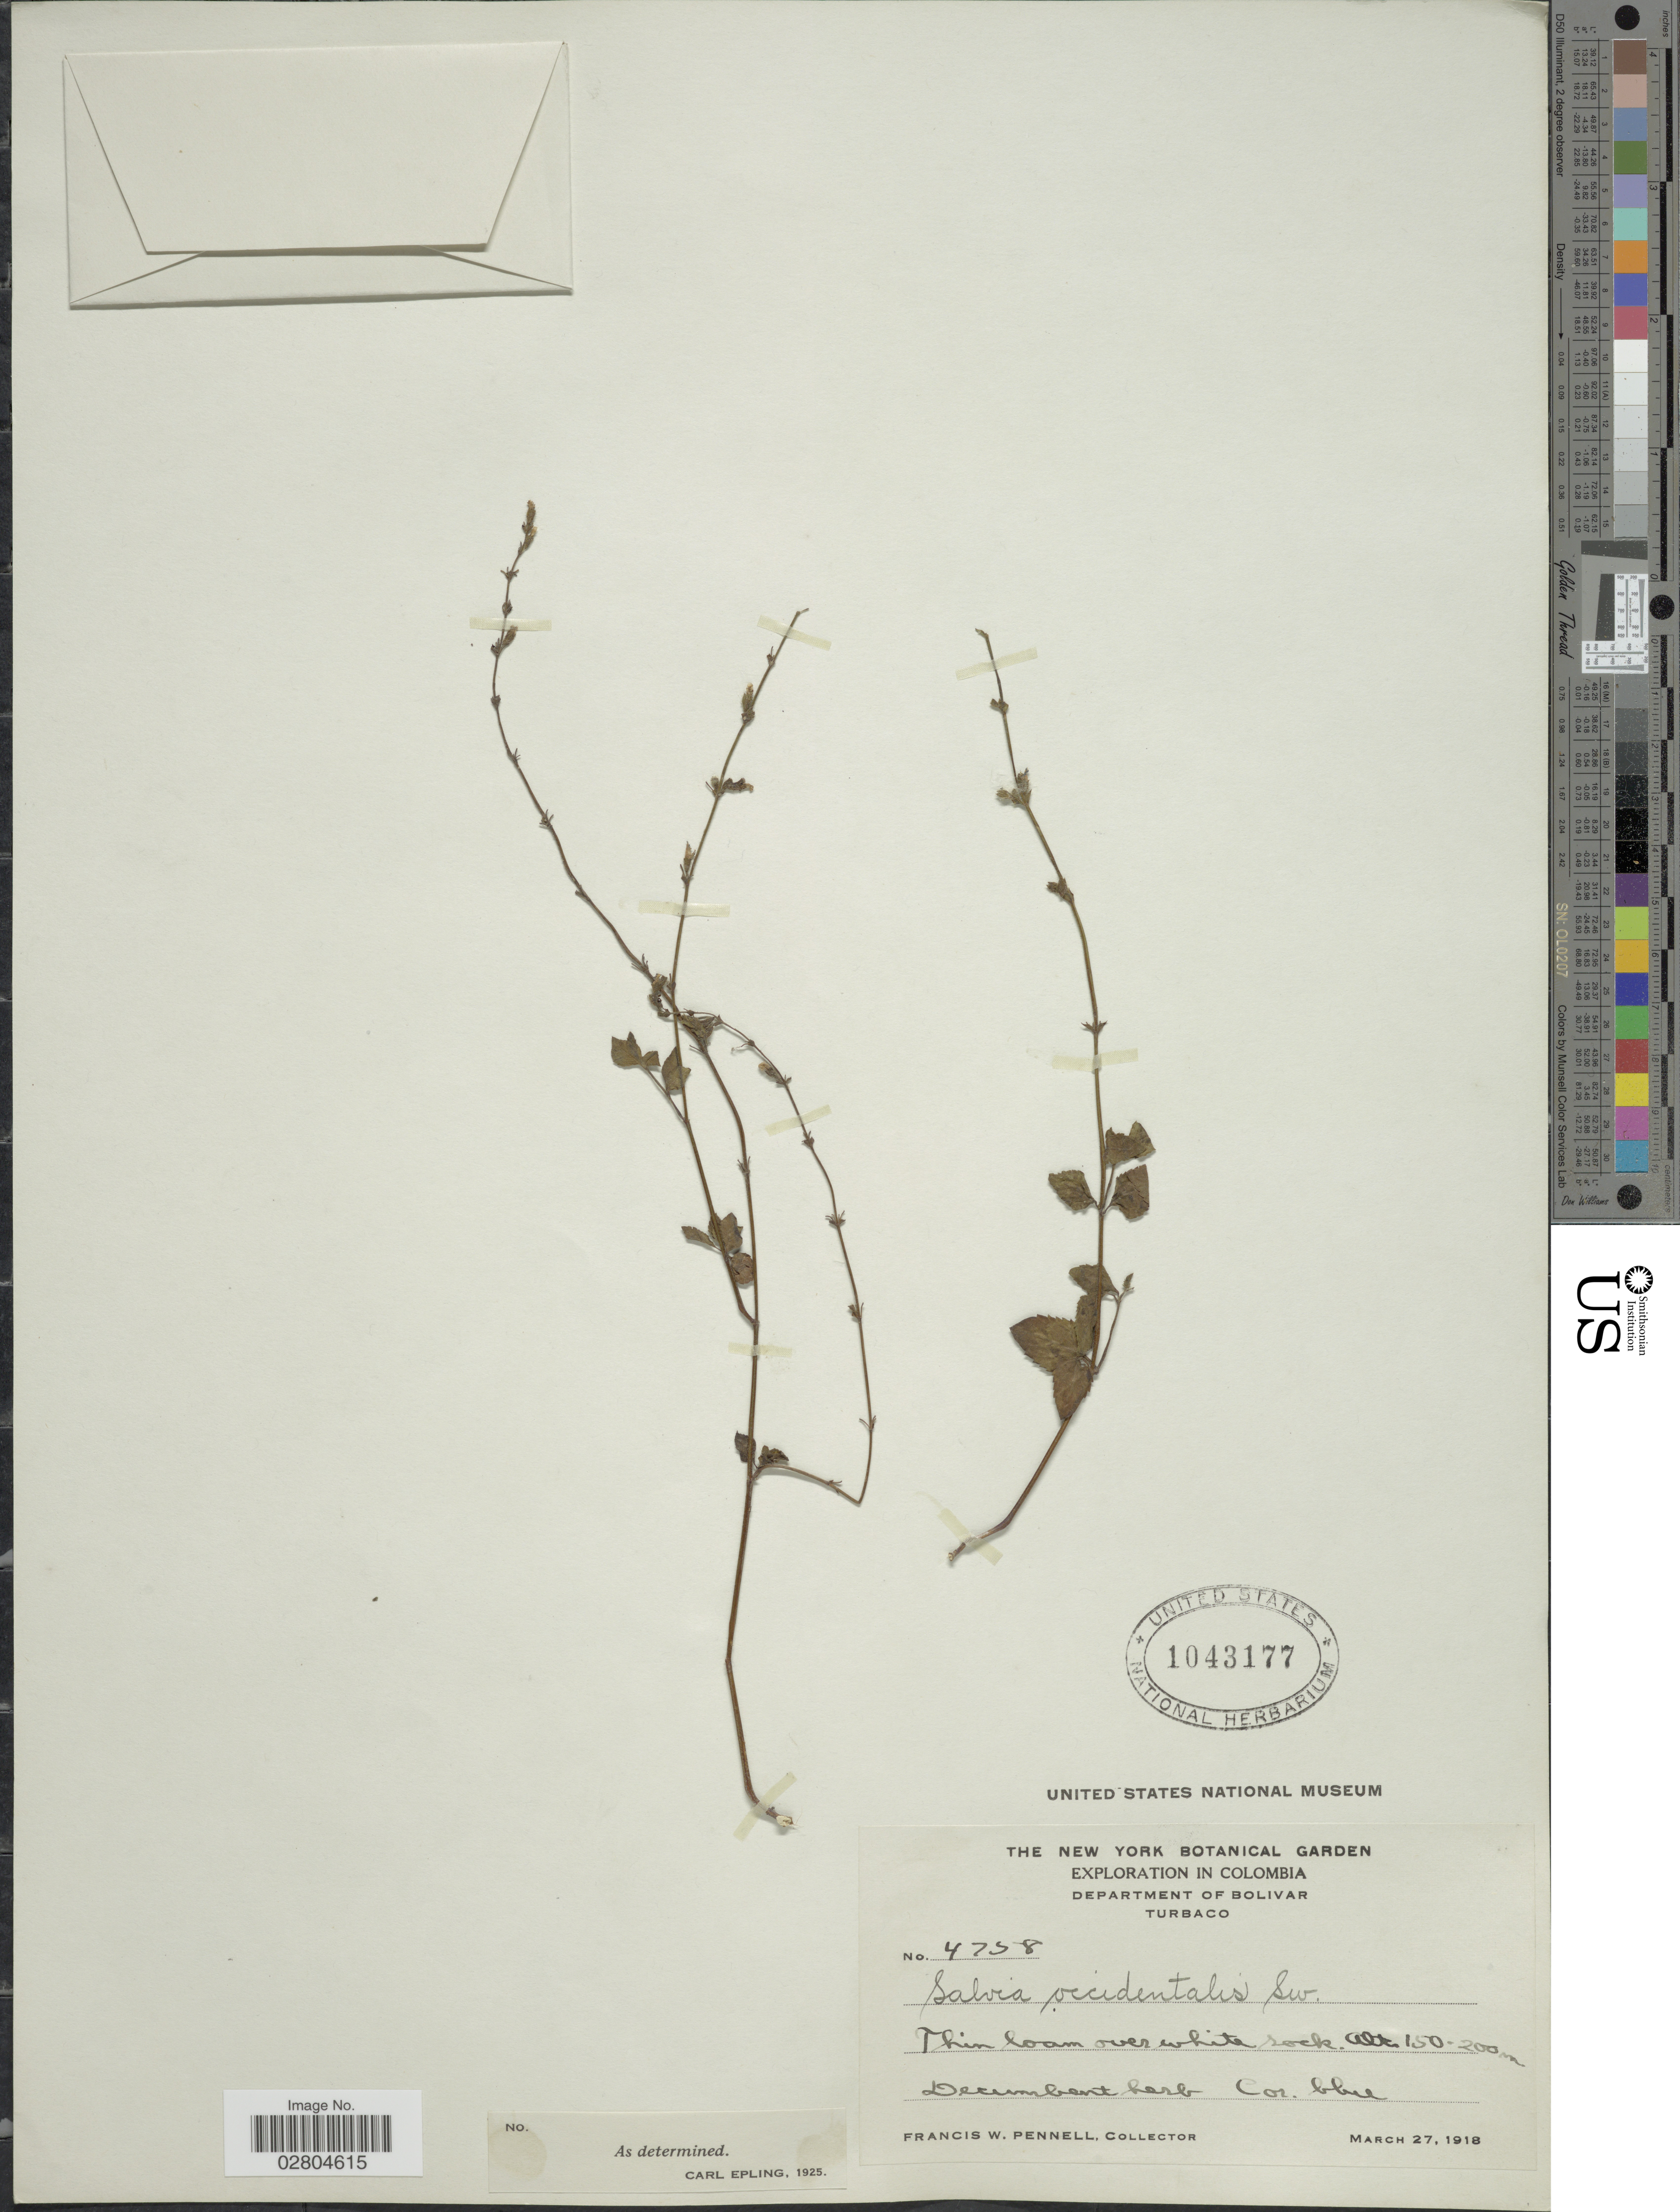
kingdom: Plantae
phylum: Tracheophyta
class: Magnoliopsida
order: Lamiales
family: Lamiaceae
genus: Salvia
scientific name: Salvia occidentalis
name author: Sw.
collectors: F. W. Pennell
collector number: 4758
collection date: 1918-03-27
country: Colombia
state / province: Bolívar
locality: Department of Bolivar. Turbaco.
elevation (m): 150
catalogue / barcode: US 1043177